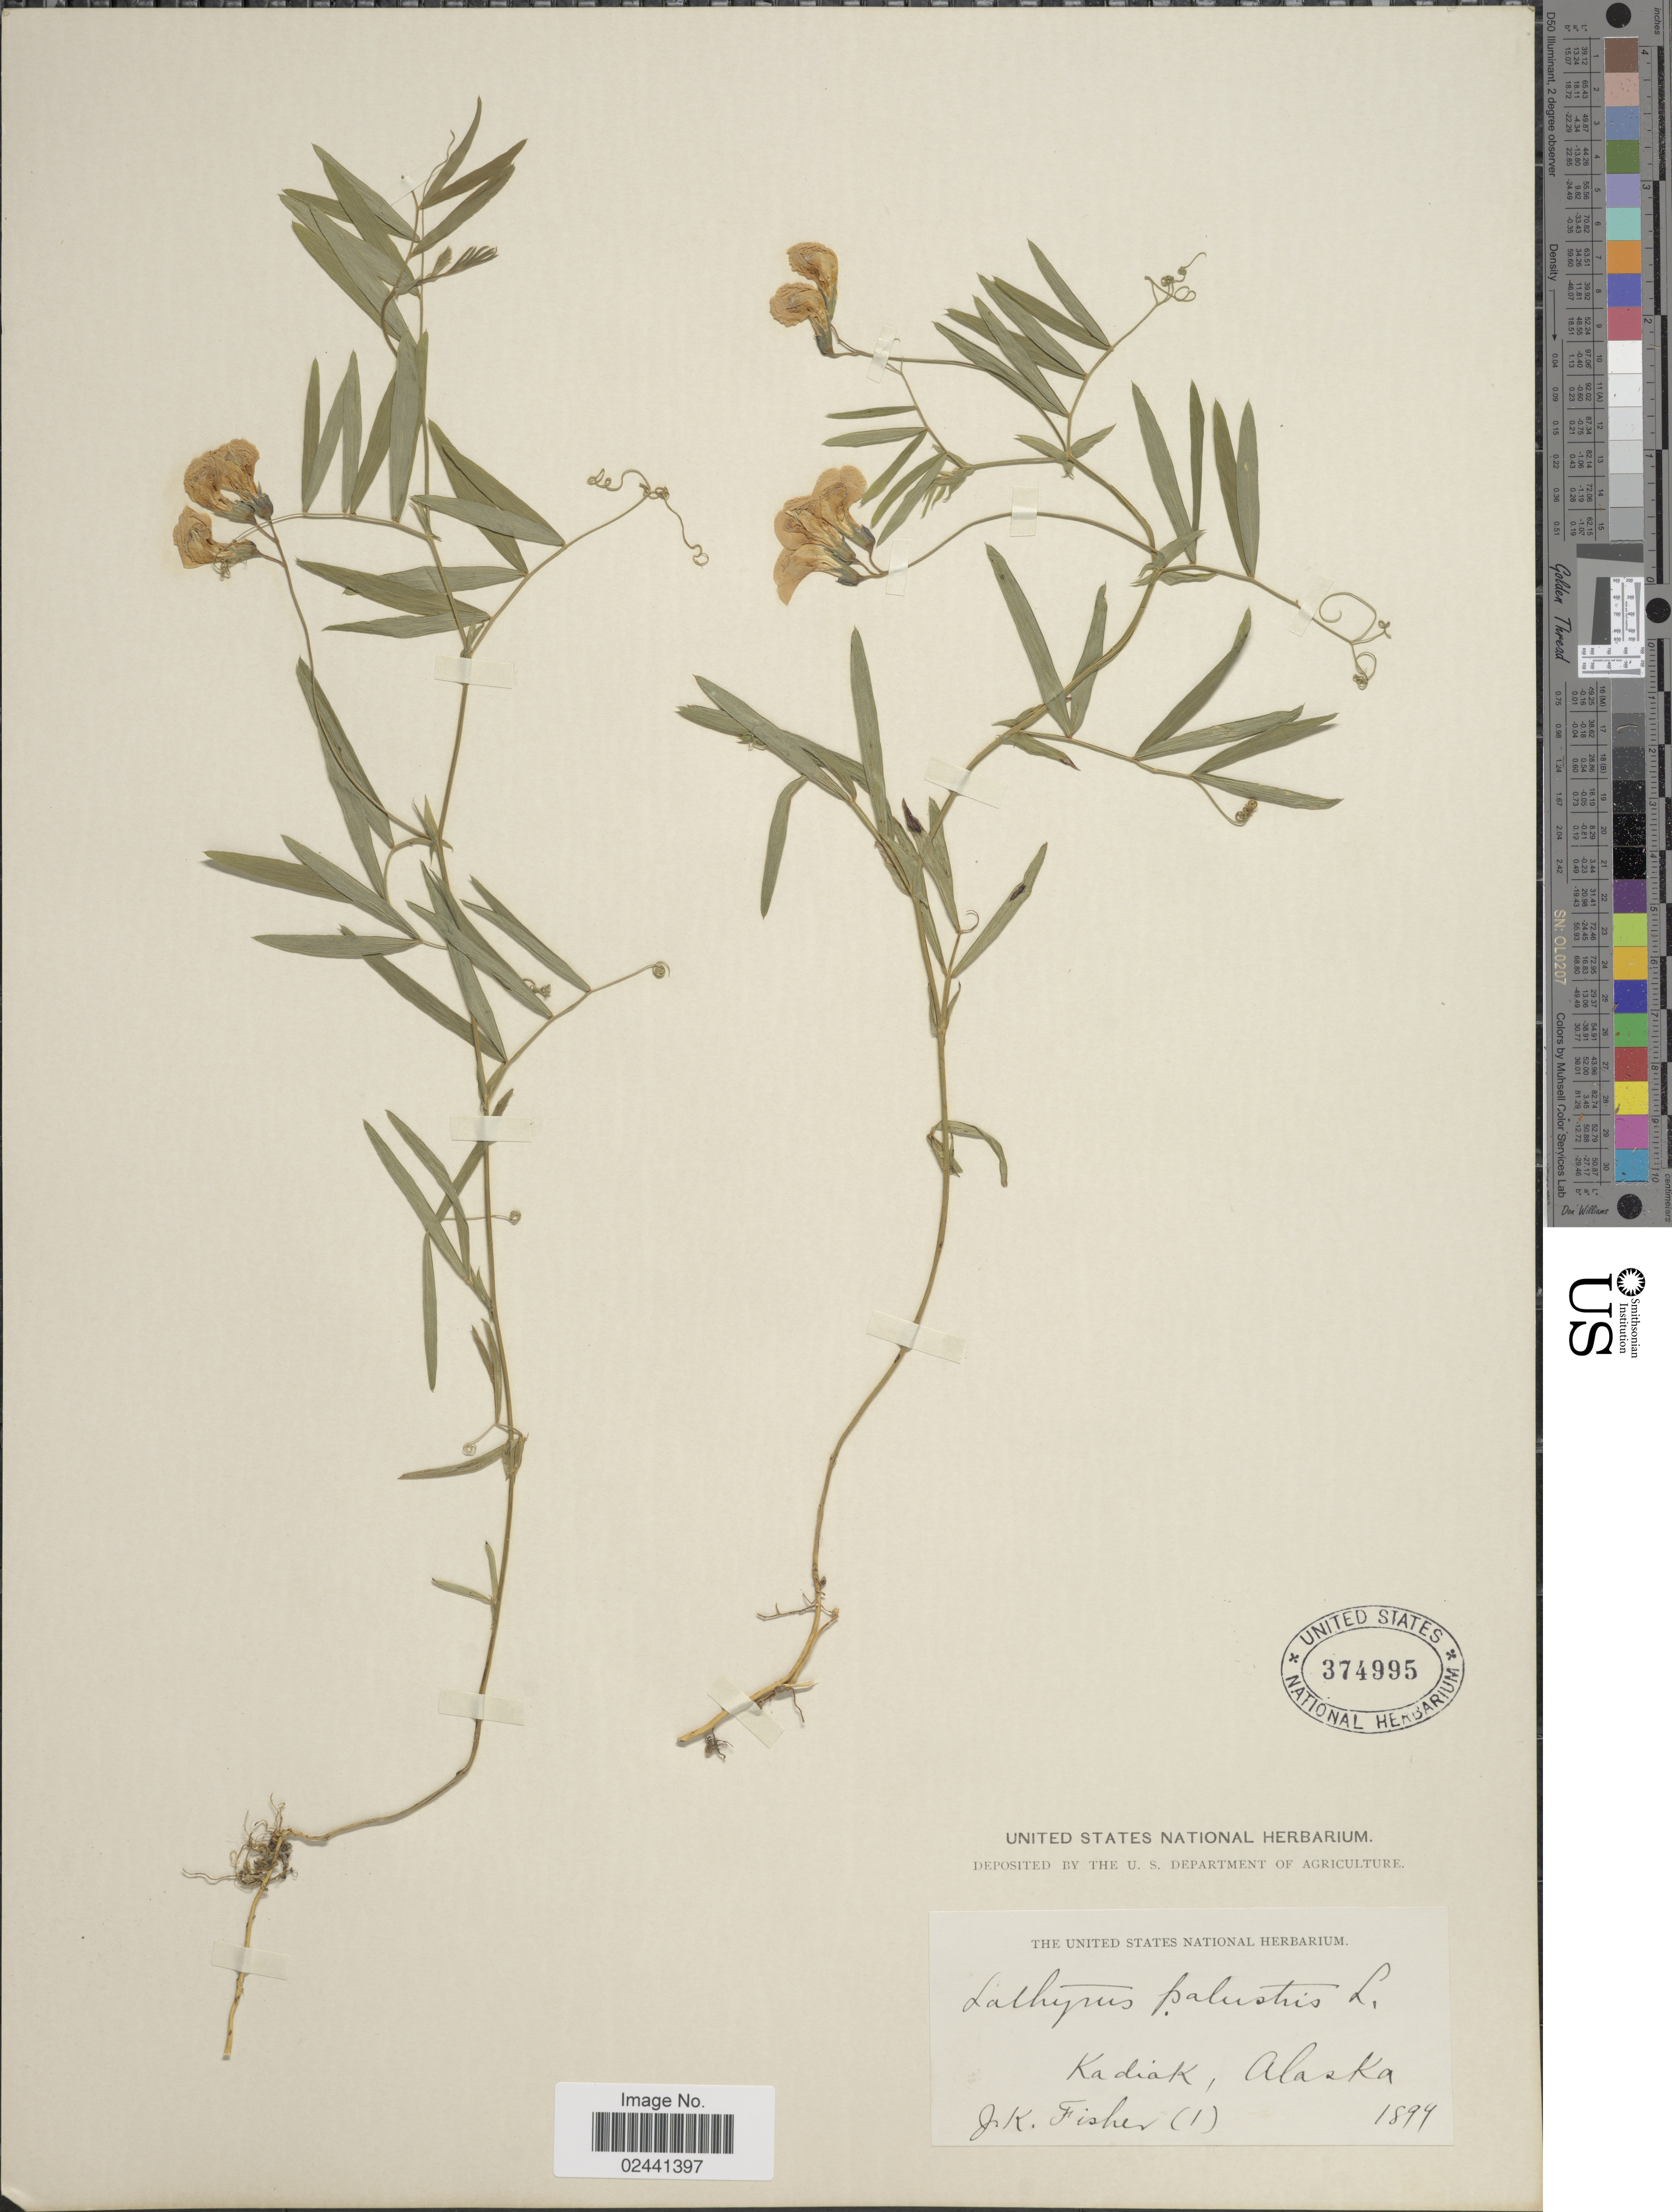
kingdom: Plantae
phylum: Tracheophyta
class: Magnoliopsida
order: Fabales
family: Fabaceae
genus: Lathyrus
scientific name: Lathyrus palustris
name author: L.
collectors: J. Fisher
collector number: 1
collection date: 1894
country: United States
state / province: Alaska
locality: Kadiak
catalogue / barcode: US 374995